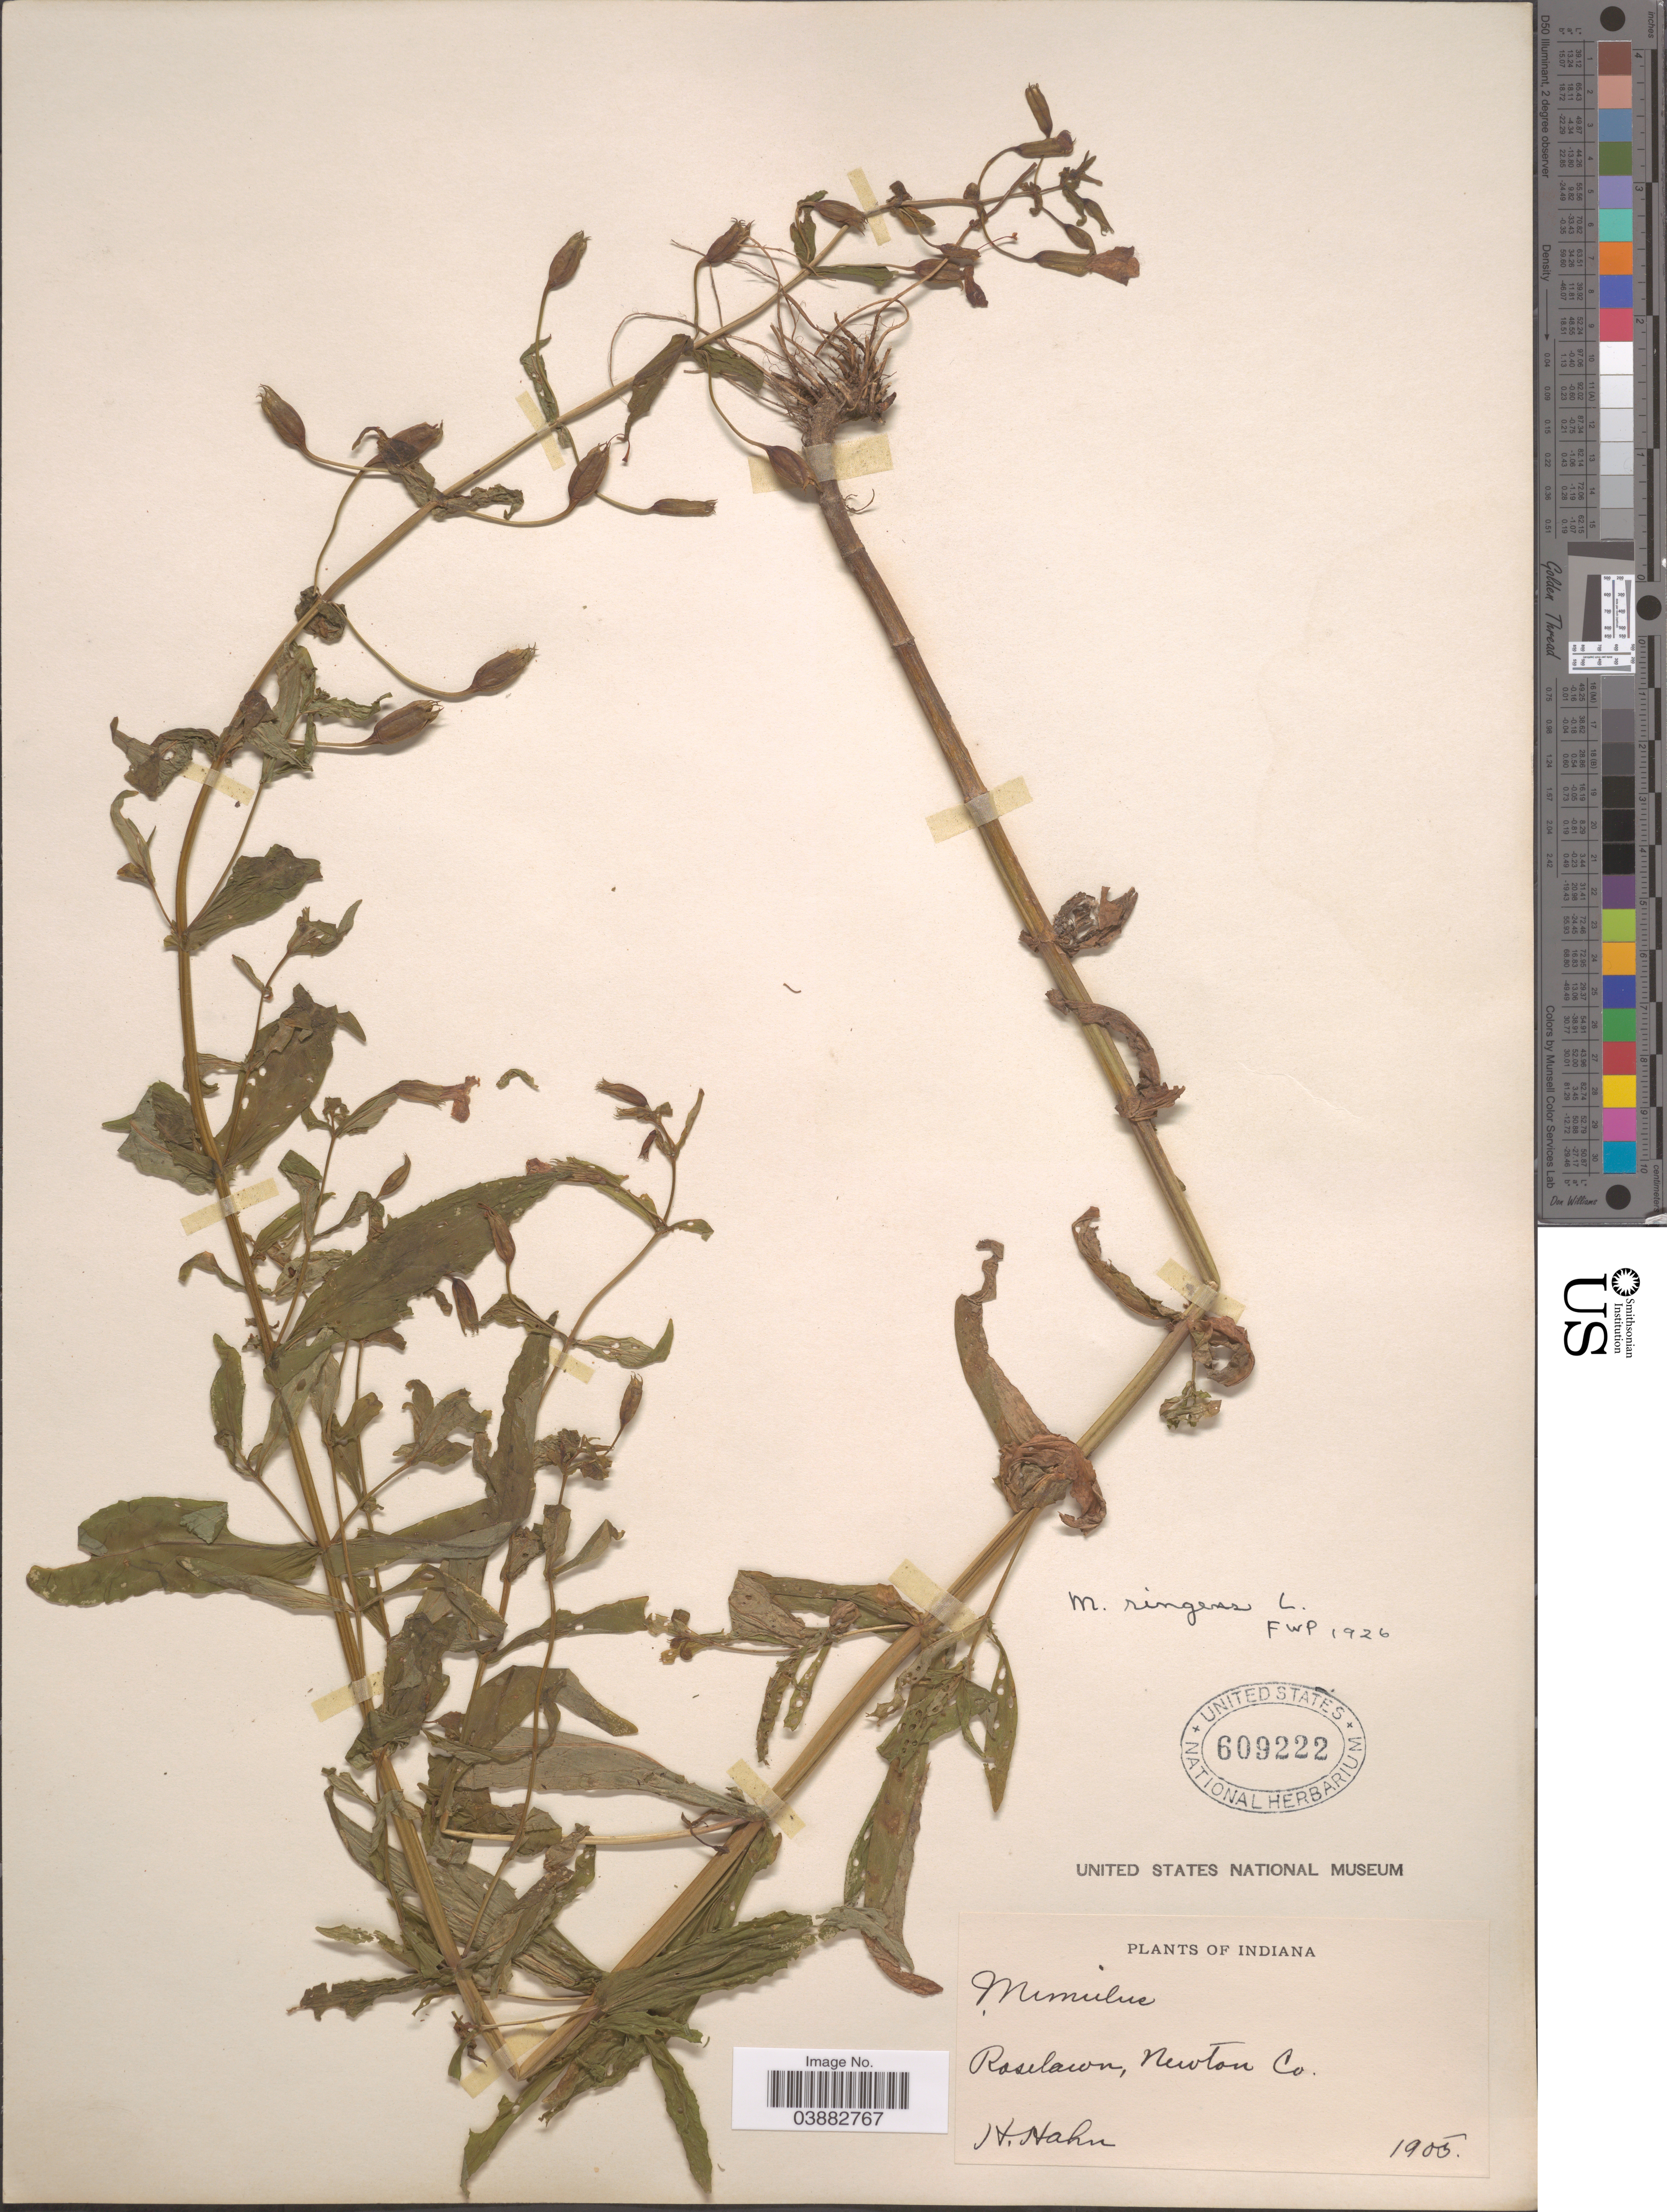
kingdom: Plantae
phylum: Tracheophyta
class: Magnoliopsida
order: Lamiales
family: Phrymaceae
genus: Mimulus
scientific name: Mimulus ringens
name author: L.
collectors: H. Hahn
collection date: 1905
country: United States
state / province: Indiana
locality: Roselawn, Newton Co.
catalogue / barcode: US 609222